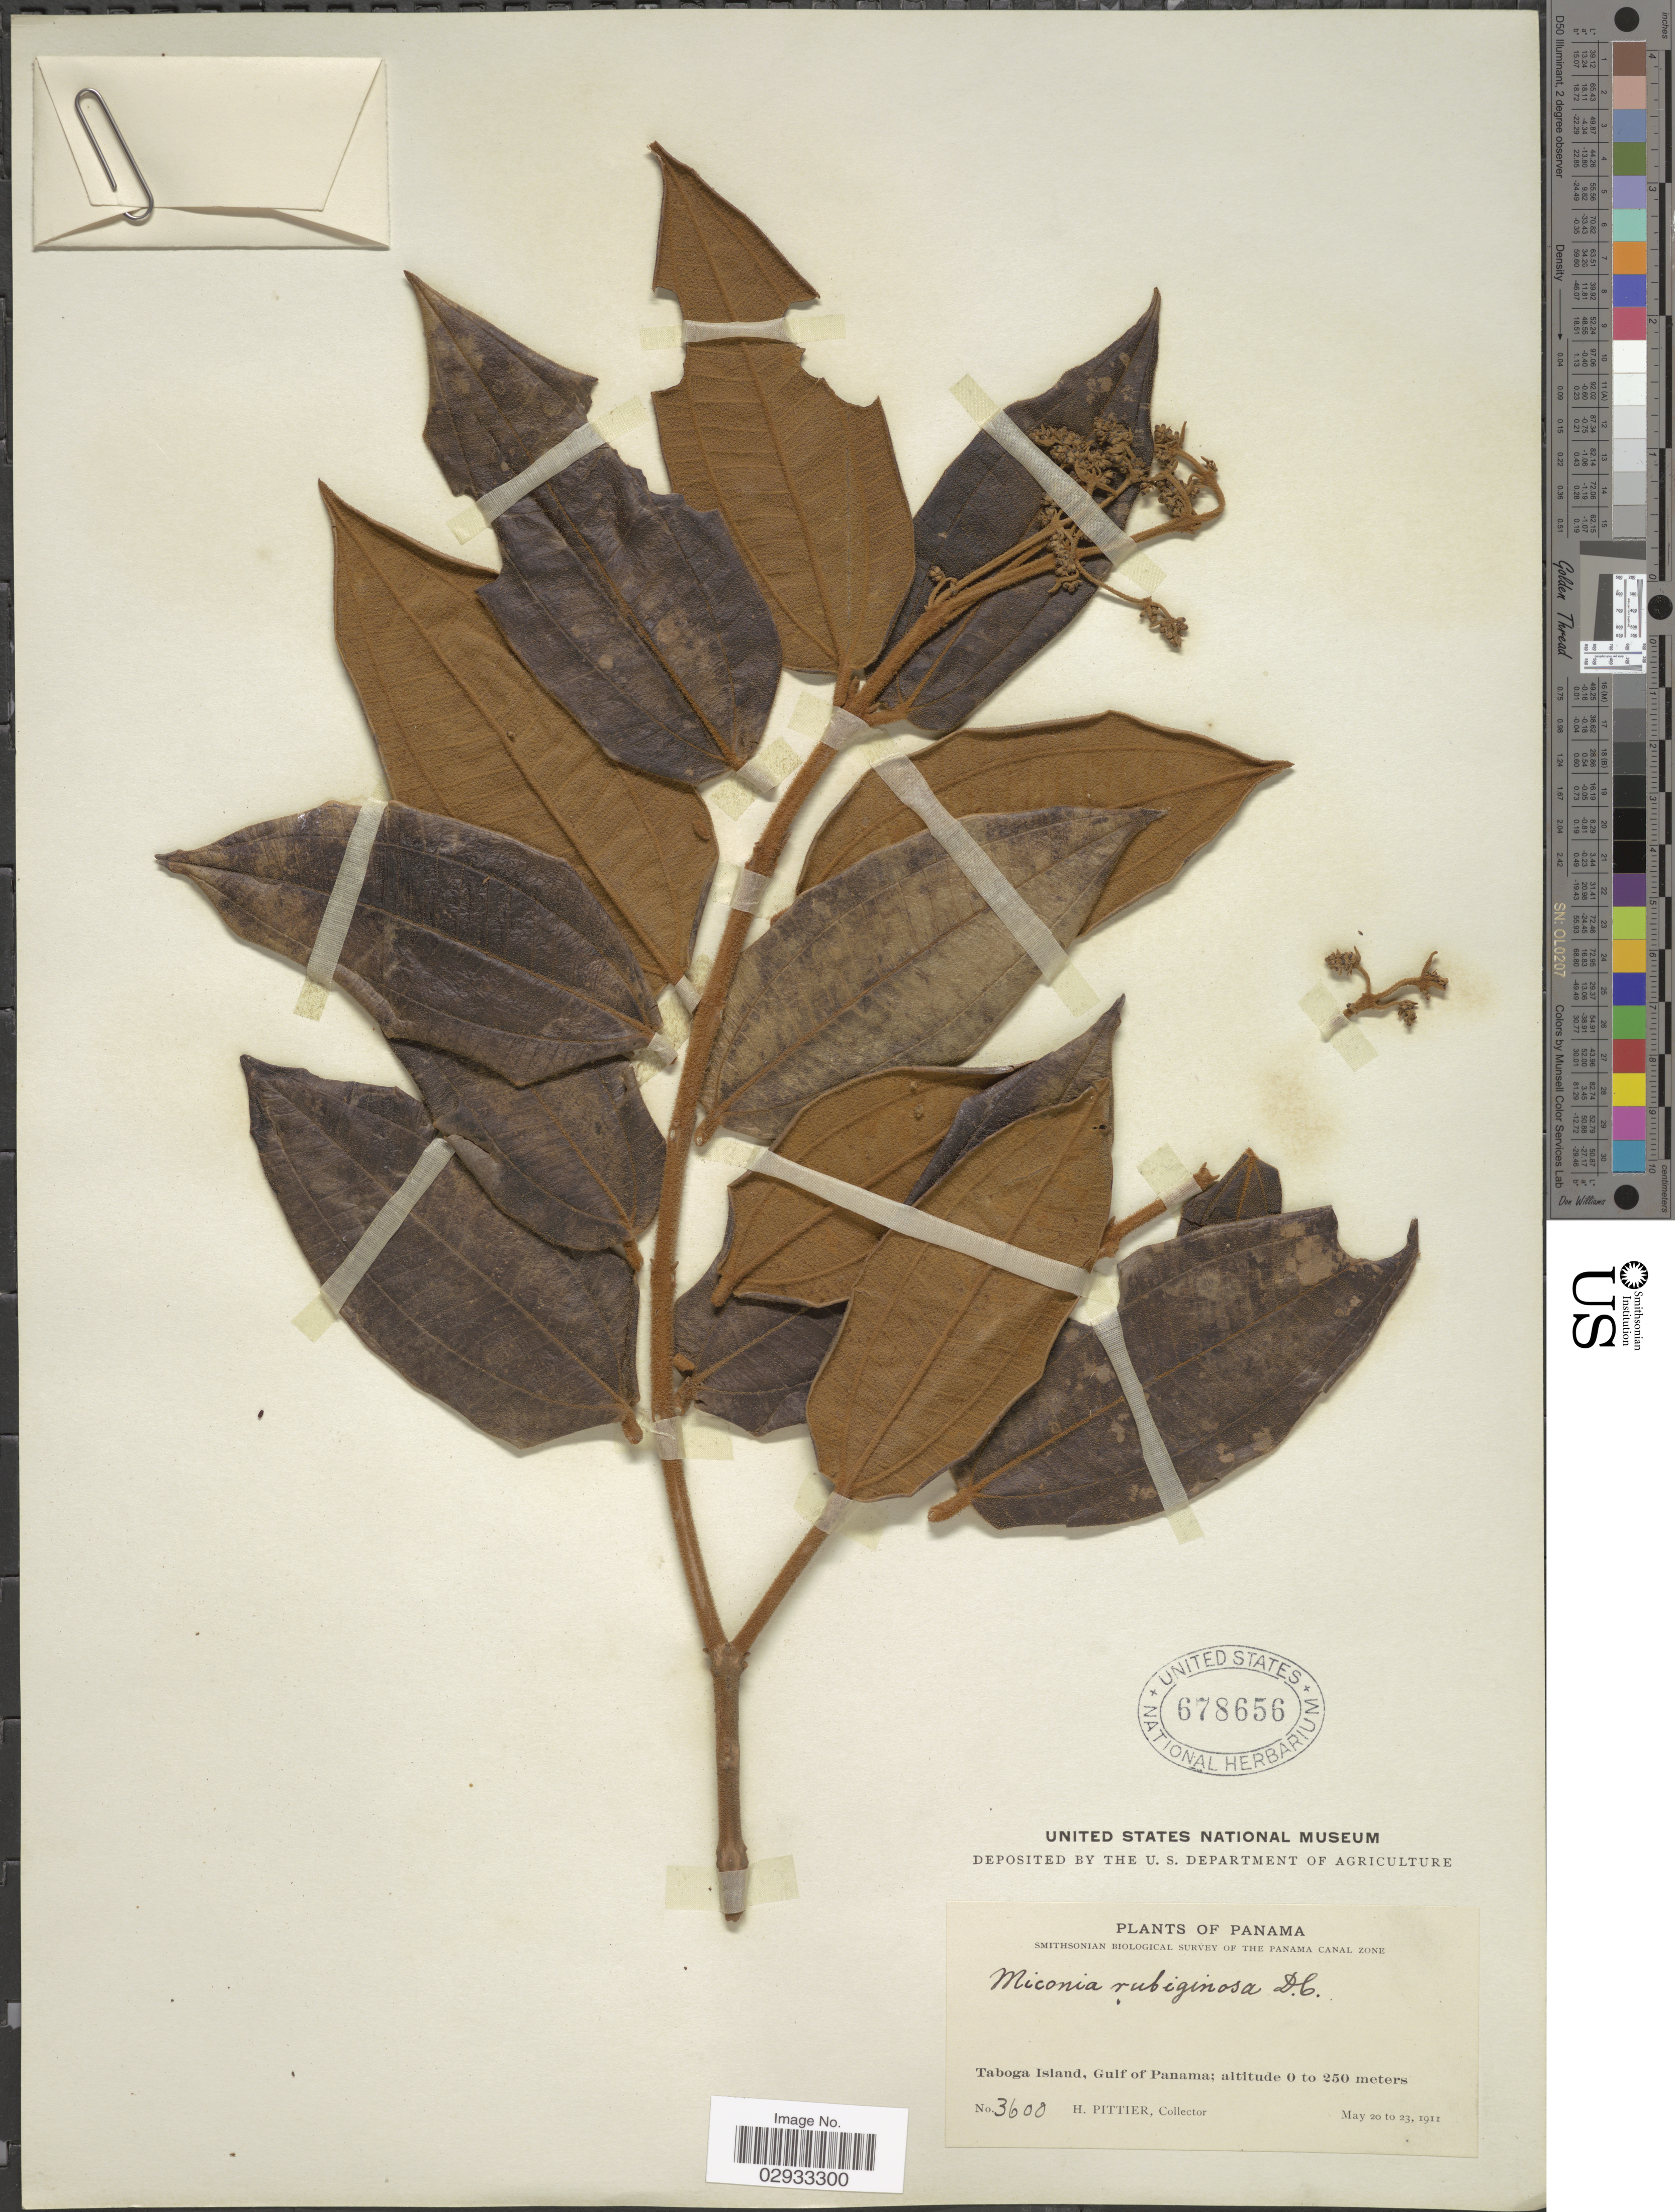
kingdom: Plantae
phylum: Tracheophyta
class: Magnoliopsida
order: Myrtales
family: Melastomataceae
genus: Miconia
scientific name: Miconia rubiginosa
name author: (Bonpl.) DC.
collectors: H. F. Pittier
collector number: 3600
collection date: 1911-05-20/1911-05-23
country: Panama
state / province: Panamá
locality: Taboga Island, Gulf of Panama.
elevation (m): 0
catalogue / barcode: US 678656